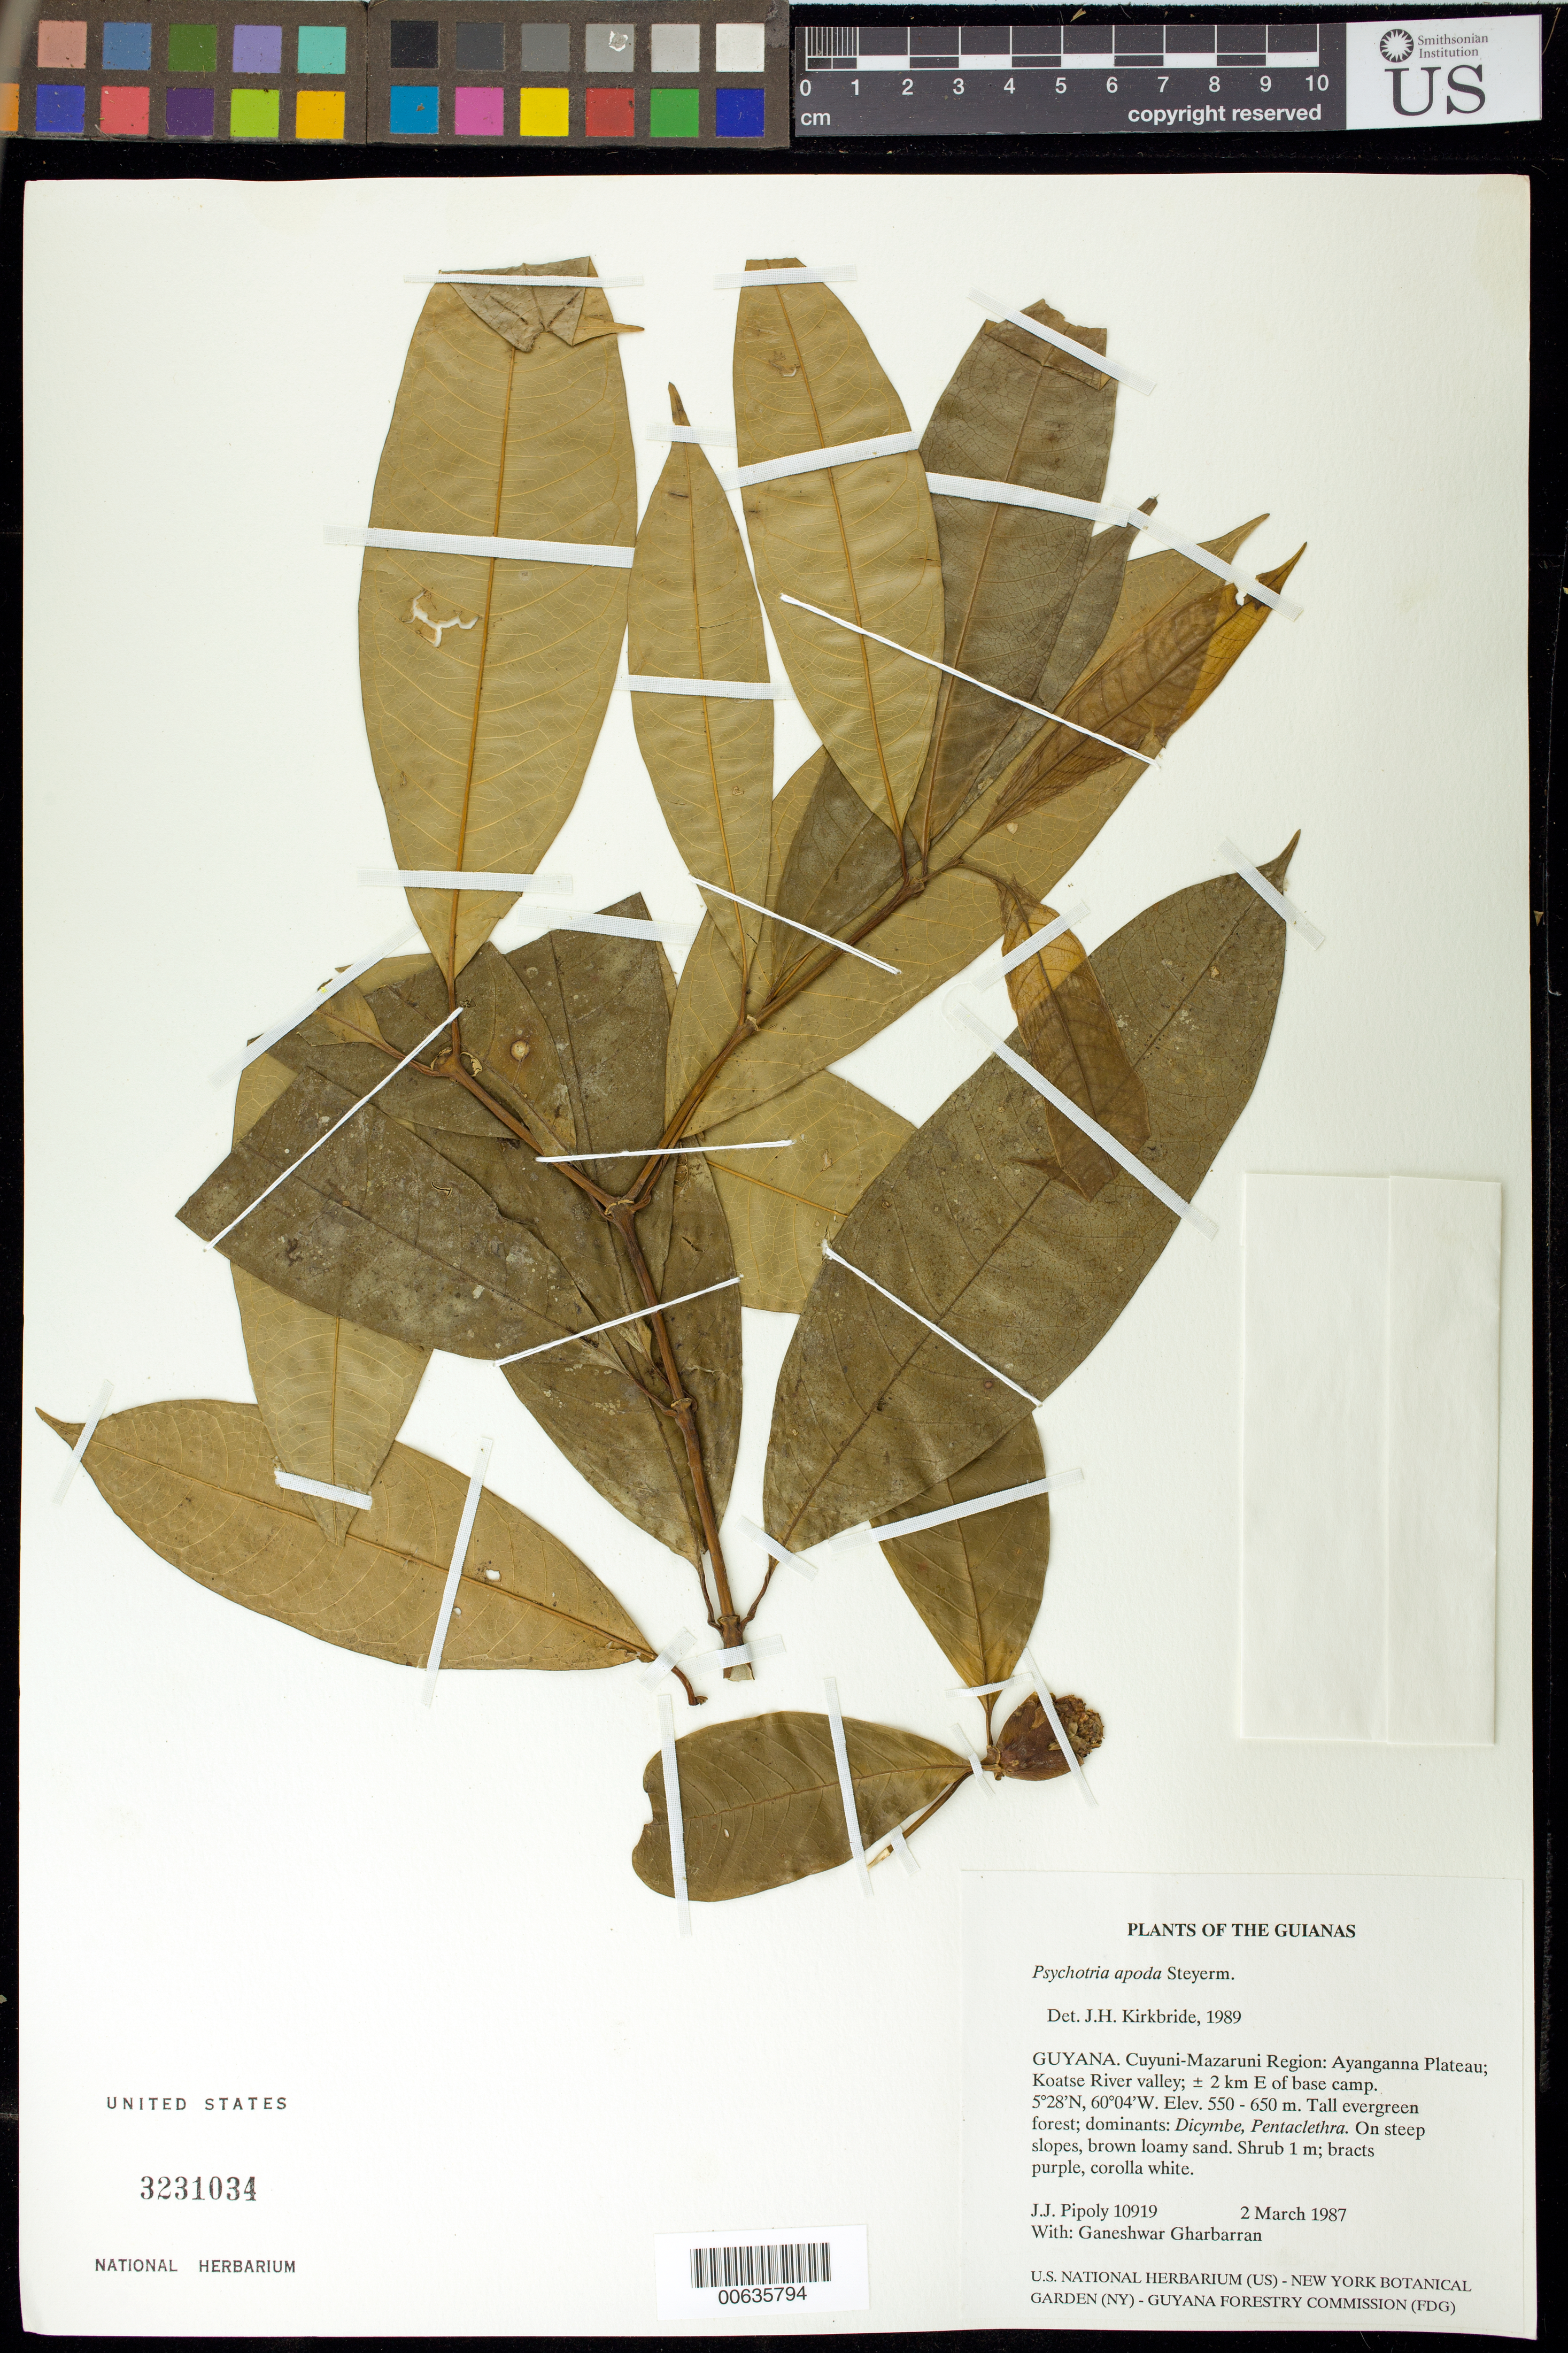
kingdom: Plantae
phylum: Tracheophyta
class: Magnoliopsida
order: Gentianales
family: Rubiaceae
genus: Palicourea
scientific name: Palicourea apoda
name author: (Steyerm.) Delprete & J.H. Kirkbr.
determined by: Kirkbride, J. H., Jr.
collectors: J. J. Pipoly & G. Gharbarran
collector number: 10919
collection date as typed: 2 March 1987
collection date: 1987-03-02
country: Guyana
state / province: Cuyuni-Mazaruni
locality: Ayanganna Plateau; Koatse River valley; ± 2 km E of base camp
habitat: Tall evergreen forest; dominants: Dicymbe, Pentaclethra. On steep slopes, brown loamy sand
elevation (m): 550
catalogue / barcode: US 3231034